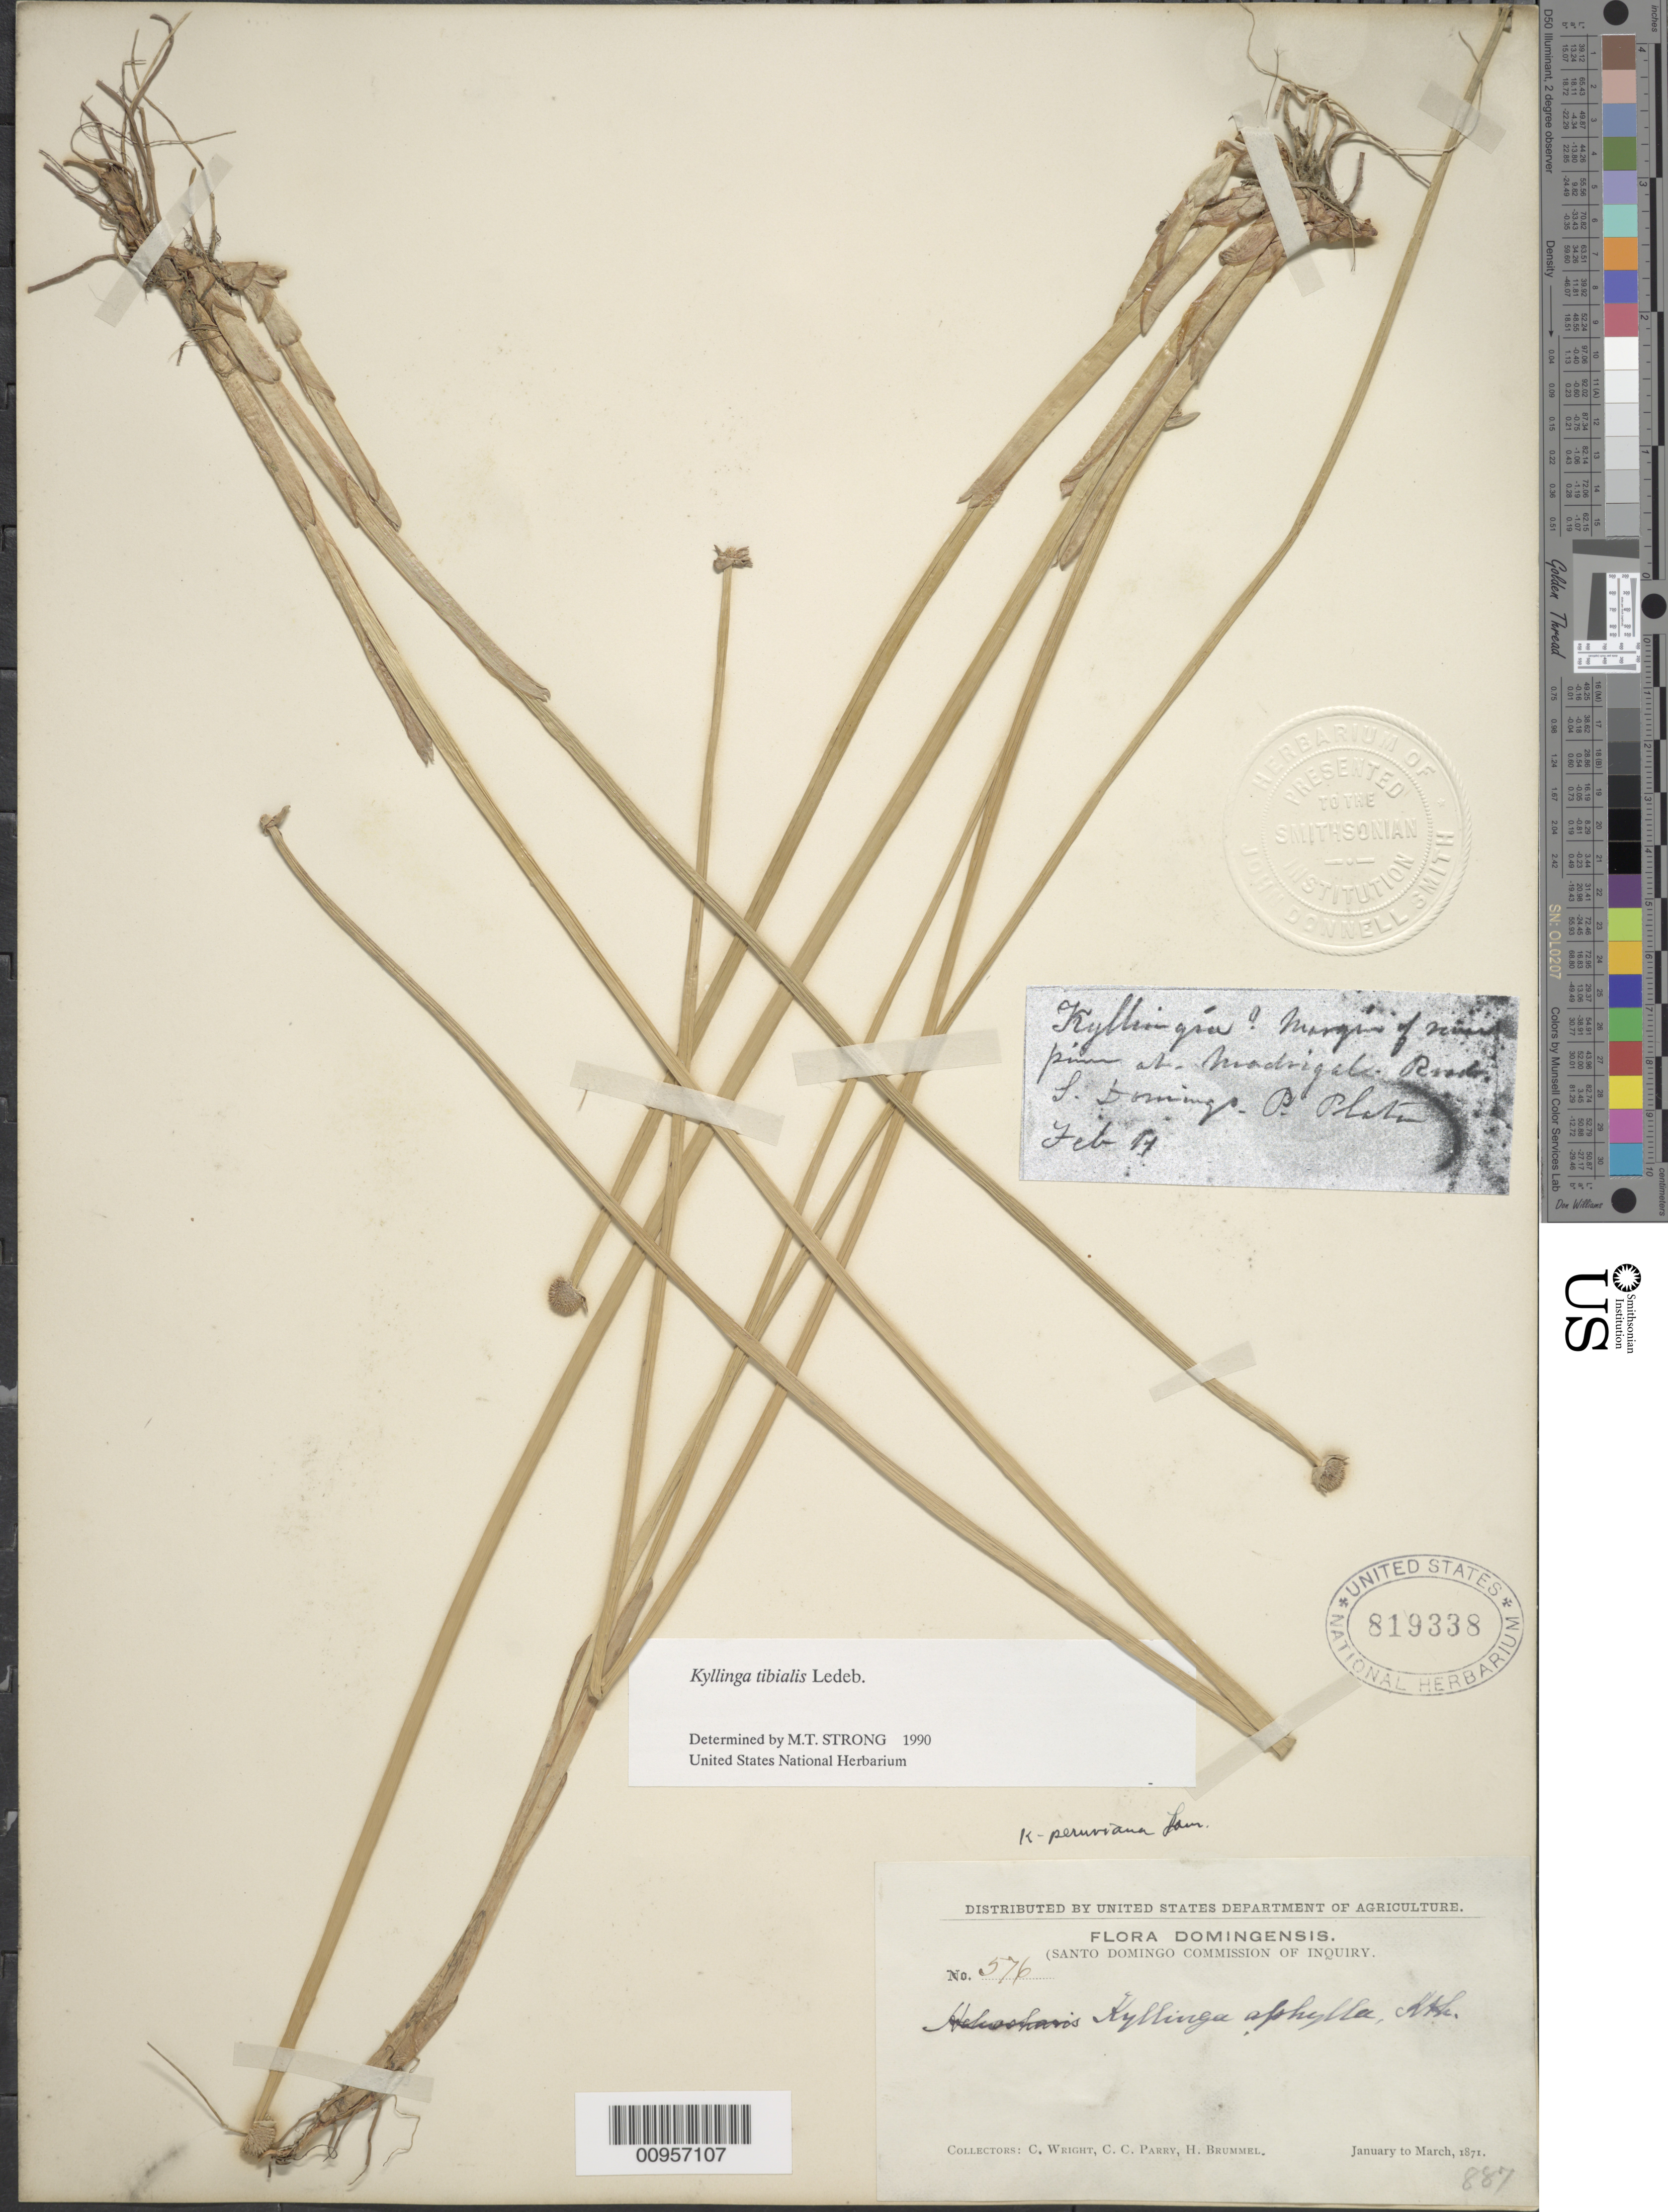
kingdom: Plantae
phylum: Tracheophyta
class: Liliopsida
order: Poales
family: Cyperaceae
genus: Cyperus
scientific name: Cyperus tibialis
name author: (Poit. ex Ledeb.) Govaerts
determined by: Strong, Mark T., (BOT), Smithsonian Institution - National Museum of Natural History (UNITED STATES)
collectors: C. Wright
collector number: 576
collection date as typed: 14 Feb 1871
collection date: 1871-02-14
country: Dominican Republic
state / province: Puerto Plata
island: Hispaniola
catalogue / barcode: US 819338